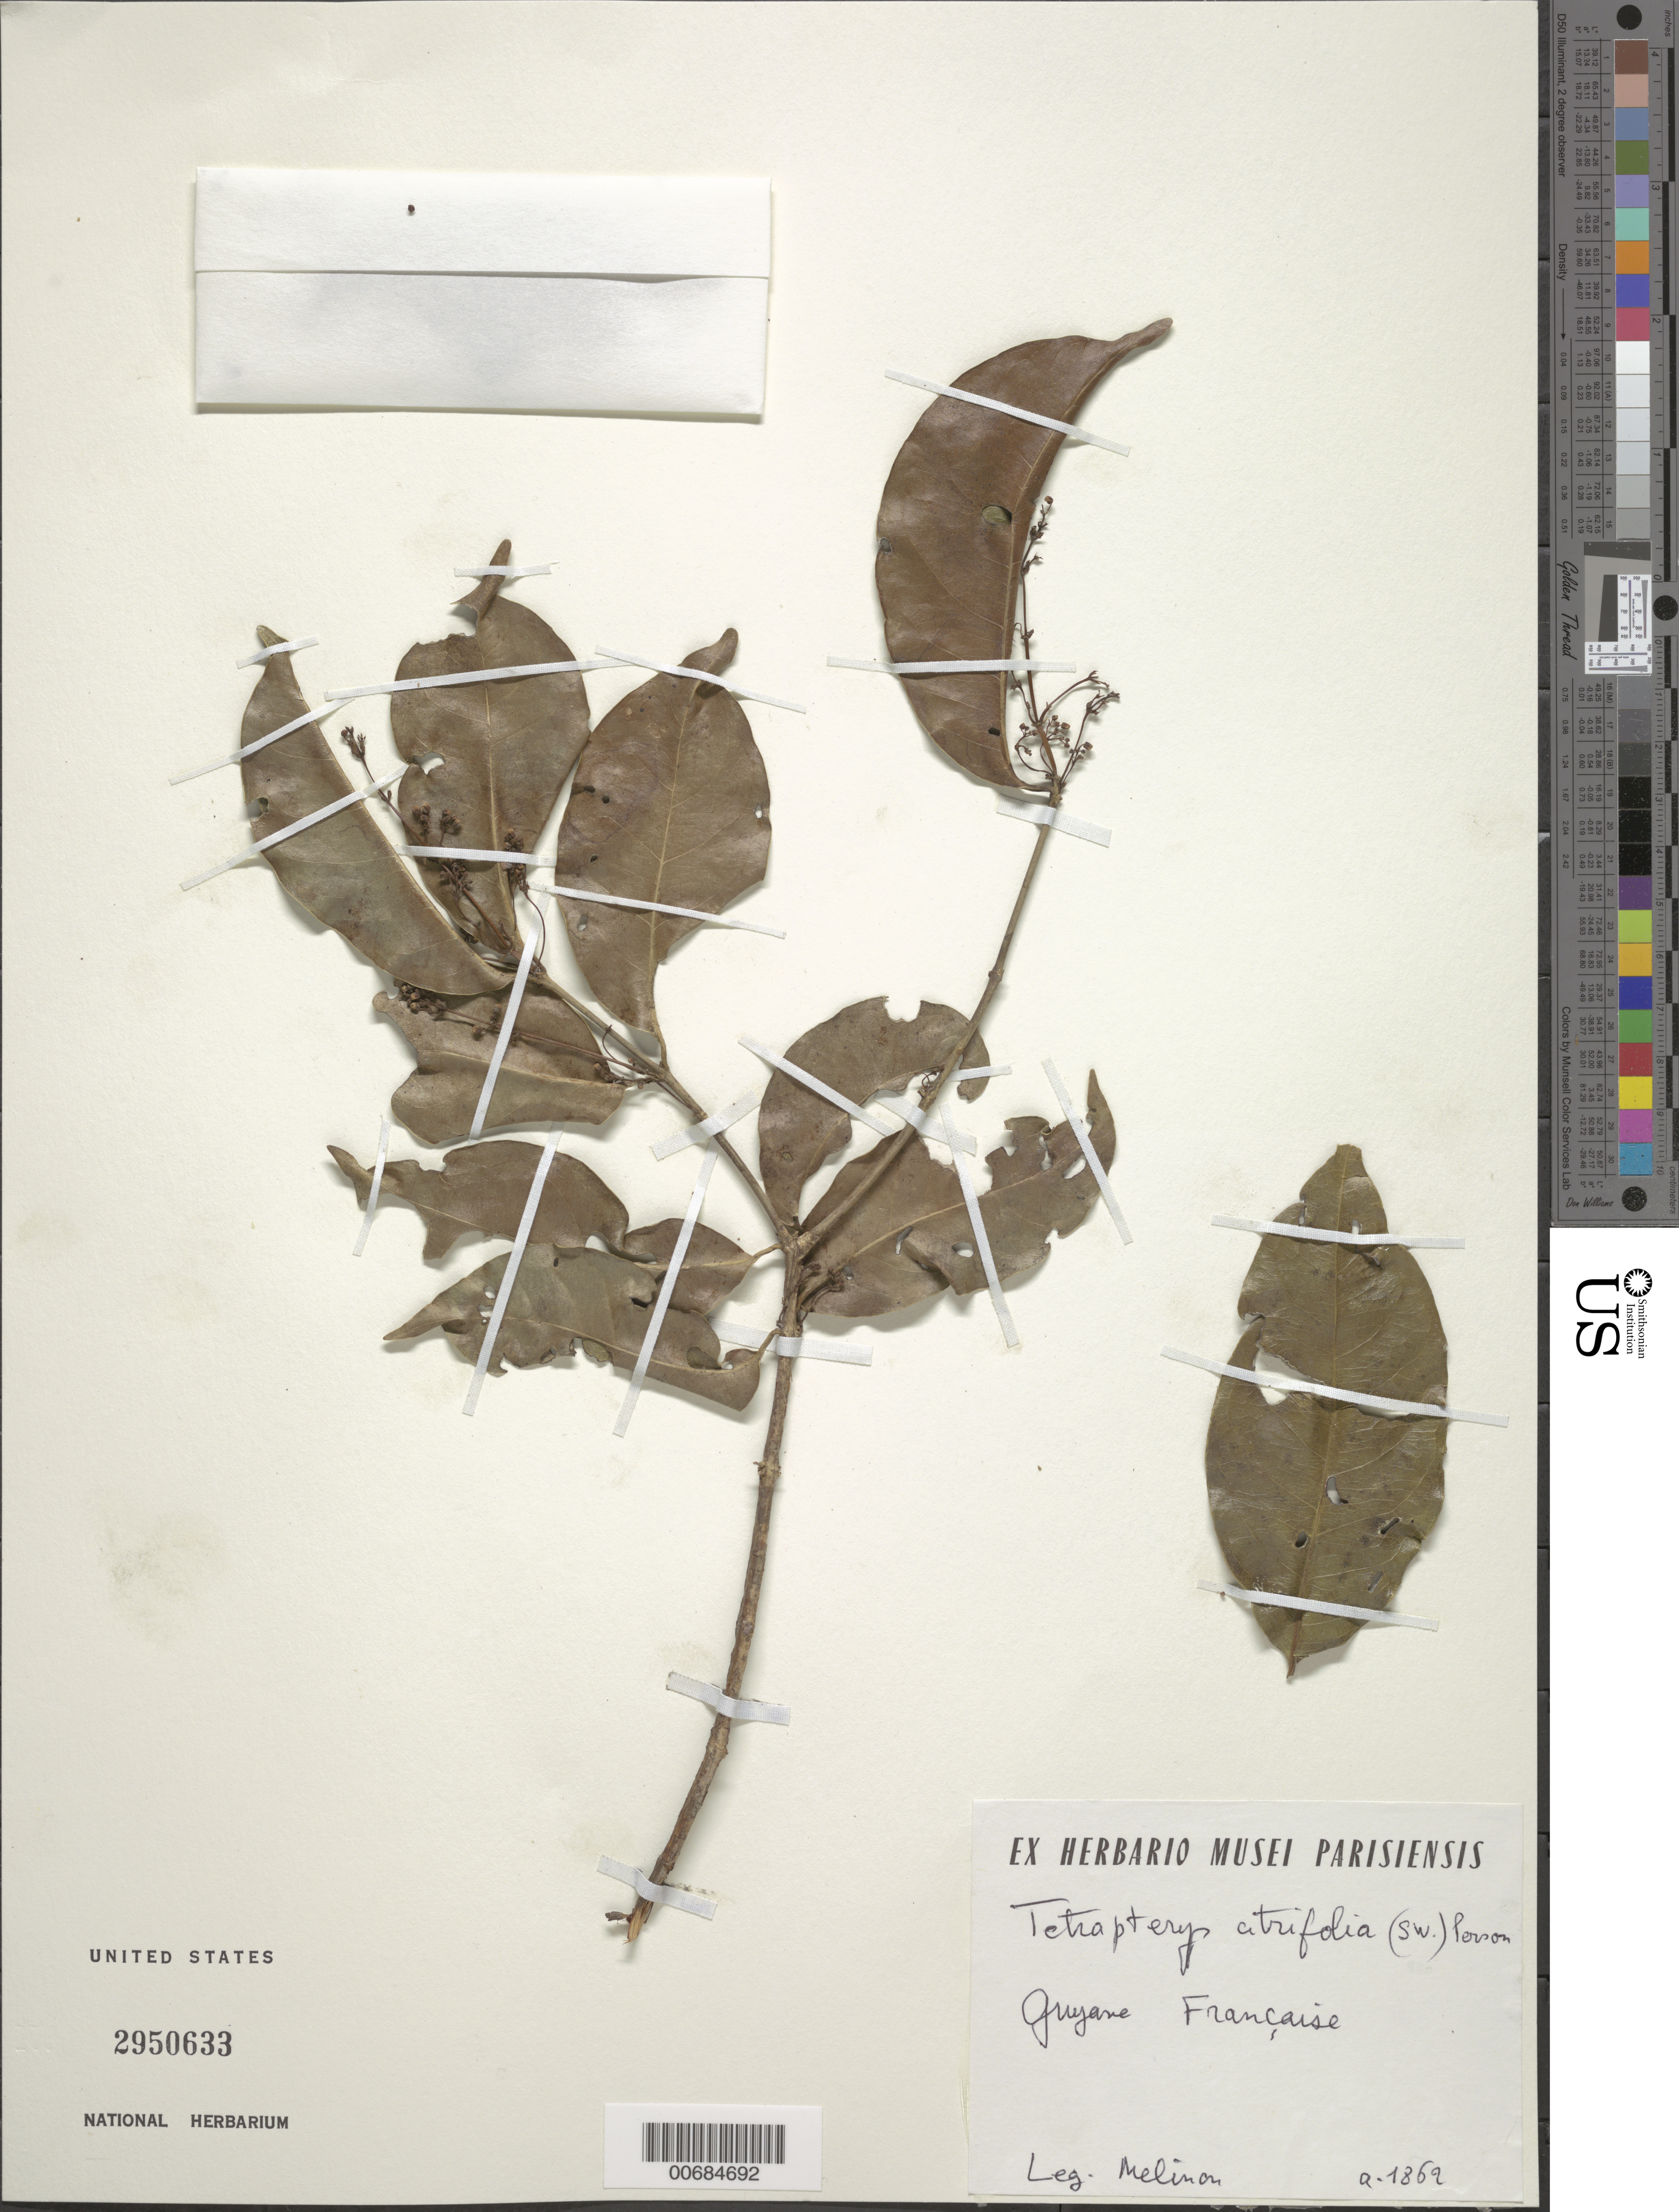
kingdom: Plantae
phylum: Tracheophyta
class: Magnoliopsida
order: Malpighiales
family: Malpighiaceae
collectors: E. Mélinon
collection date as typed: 1869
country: French Guiana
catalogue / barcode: US 2950633